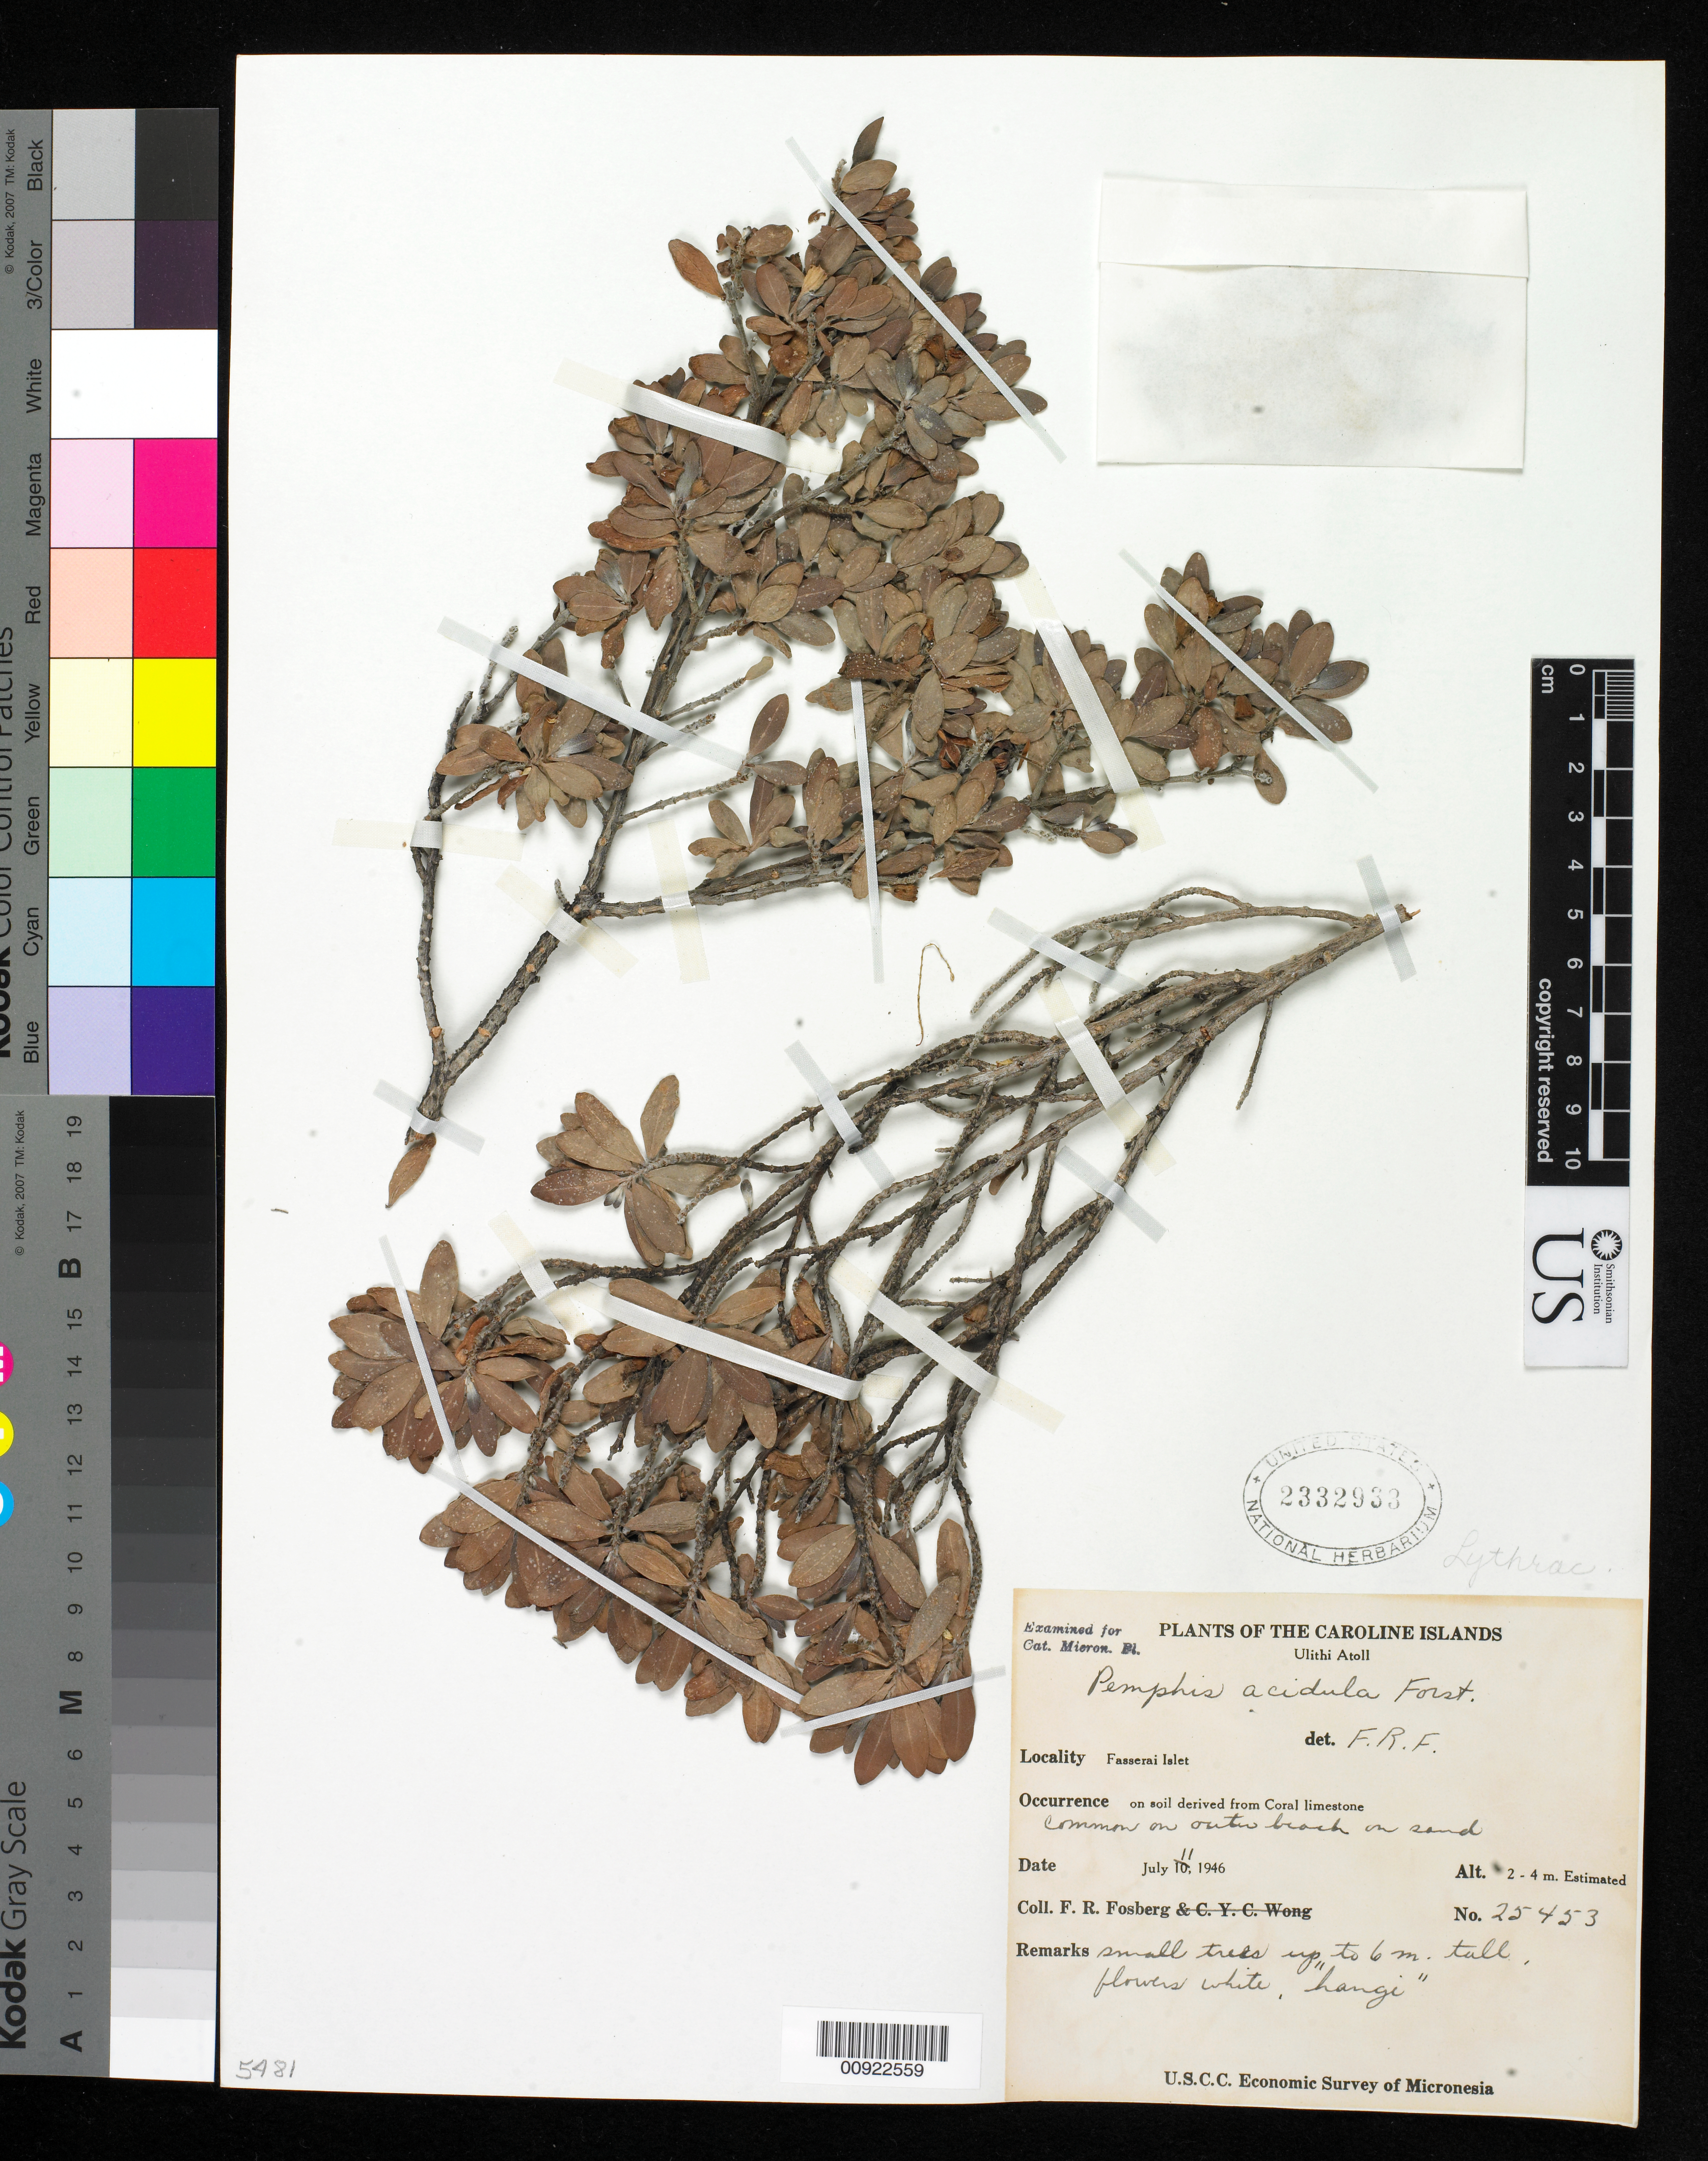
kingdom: Plantae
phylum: Tracheophyta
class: Magnoliopsida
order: Myrtales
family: Lythraceae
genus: Pemphis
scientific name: Pemphis acidula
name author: J.R. Forst. & G. Forst.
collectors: F. R. Fosberg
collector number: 25453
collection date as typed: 11 Jul 1946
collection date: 1946-07-11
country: Micronesia, Federated States of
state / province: Yap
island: Ulithi Atoll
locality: Fasserai Islet, Ulithi Atoll.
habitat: On soil derived from coral limestone. Common on outer beach on sand.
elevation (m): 2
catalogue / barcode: US 2332933